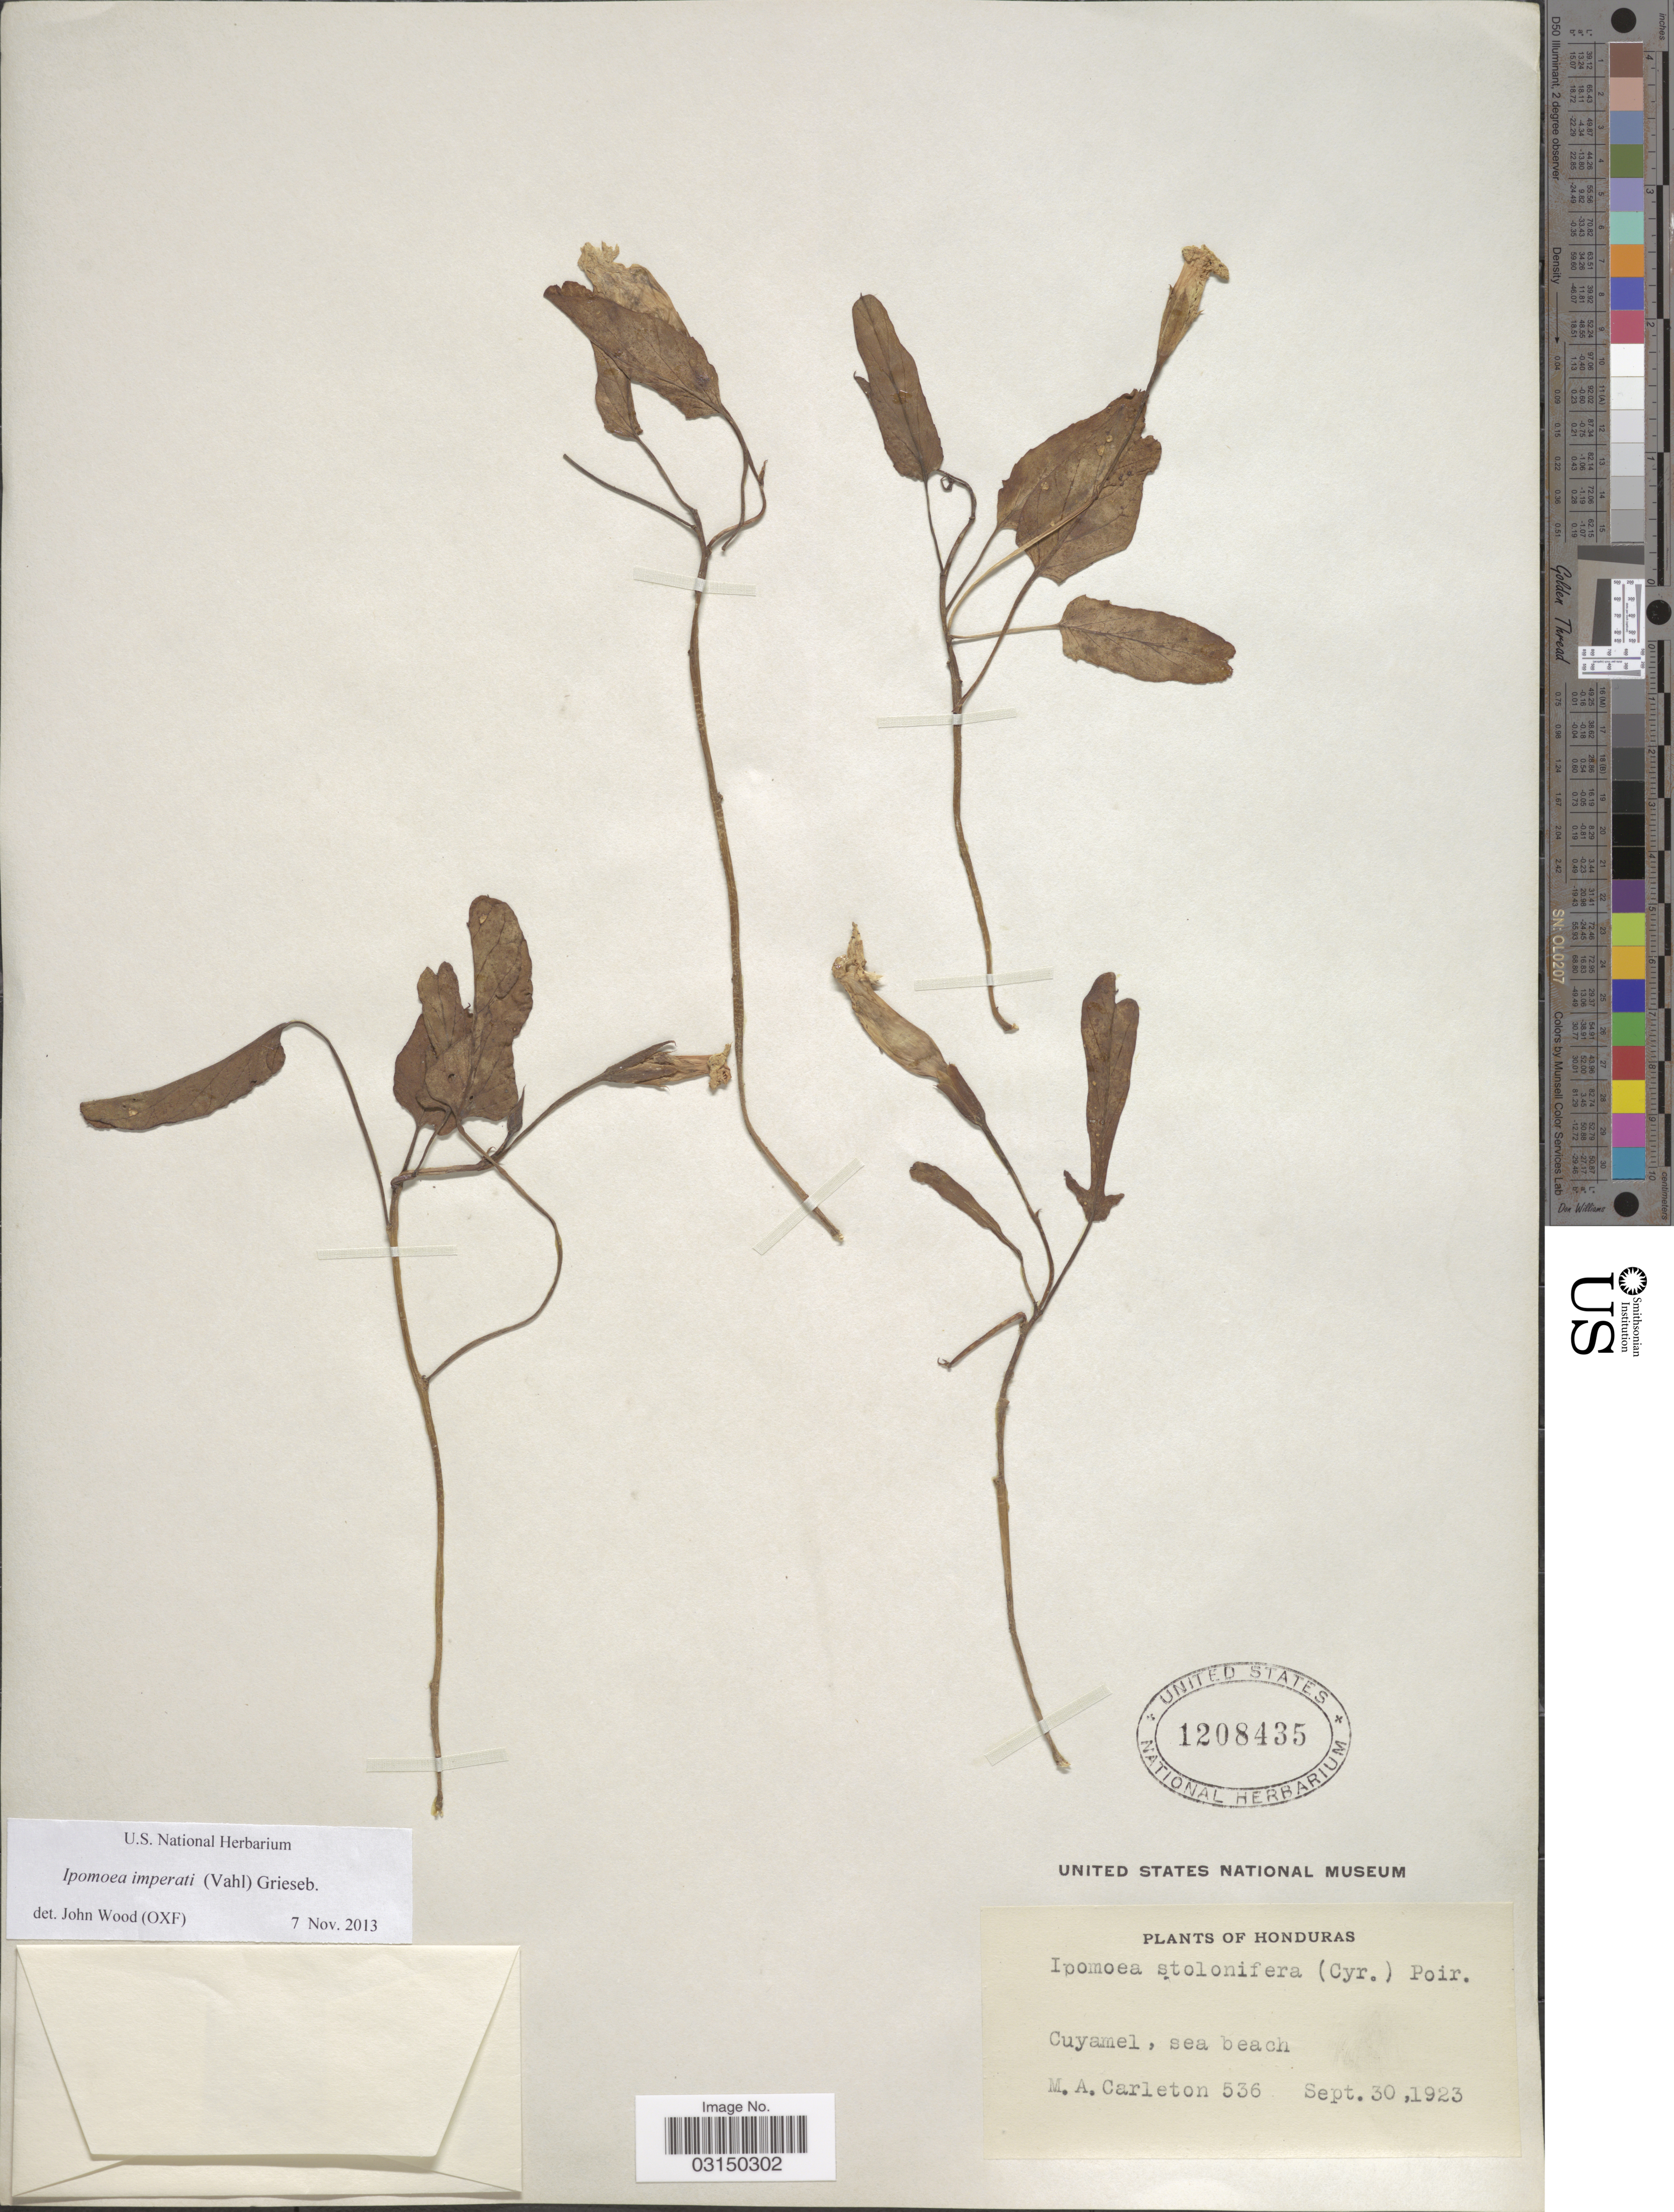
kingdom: Plantae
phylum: Tracheophyta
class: Magnoliopsida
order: Solanales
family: Convolvulaceae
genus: Ipomoea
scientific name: Ipomoea imperati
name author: (Vahl) Griseb.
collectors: M. A. Carleton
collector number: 536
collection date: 1923-09-30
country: Honduras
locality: Cuyamel.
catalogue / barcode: US 1208435